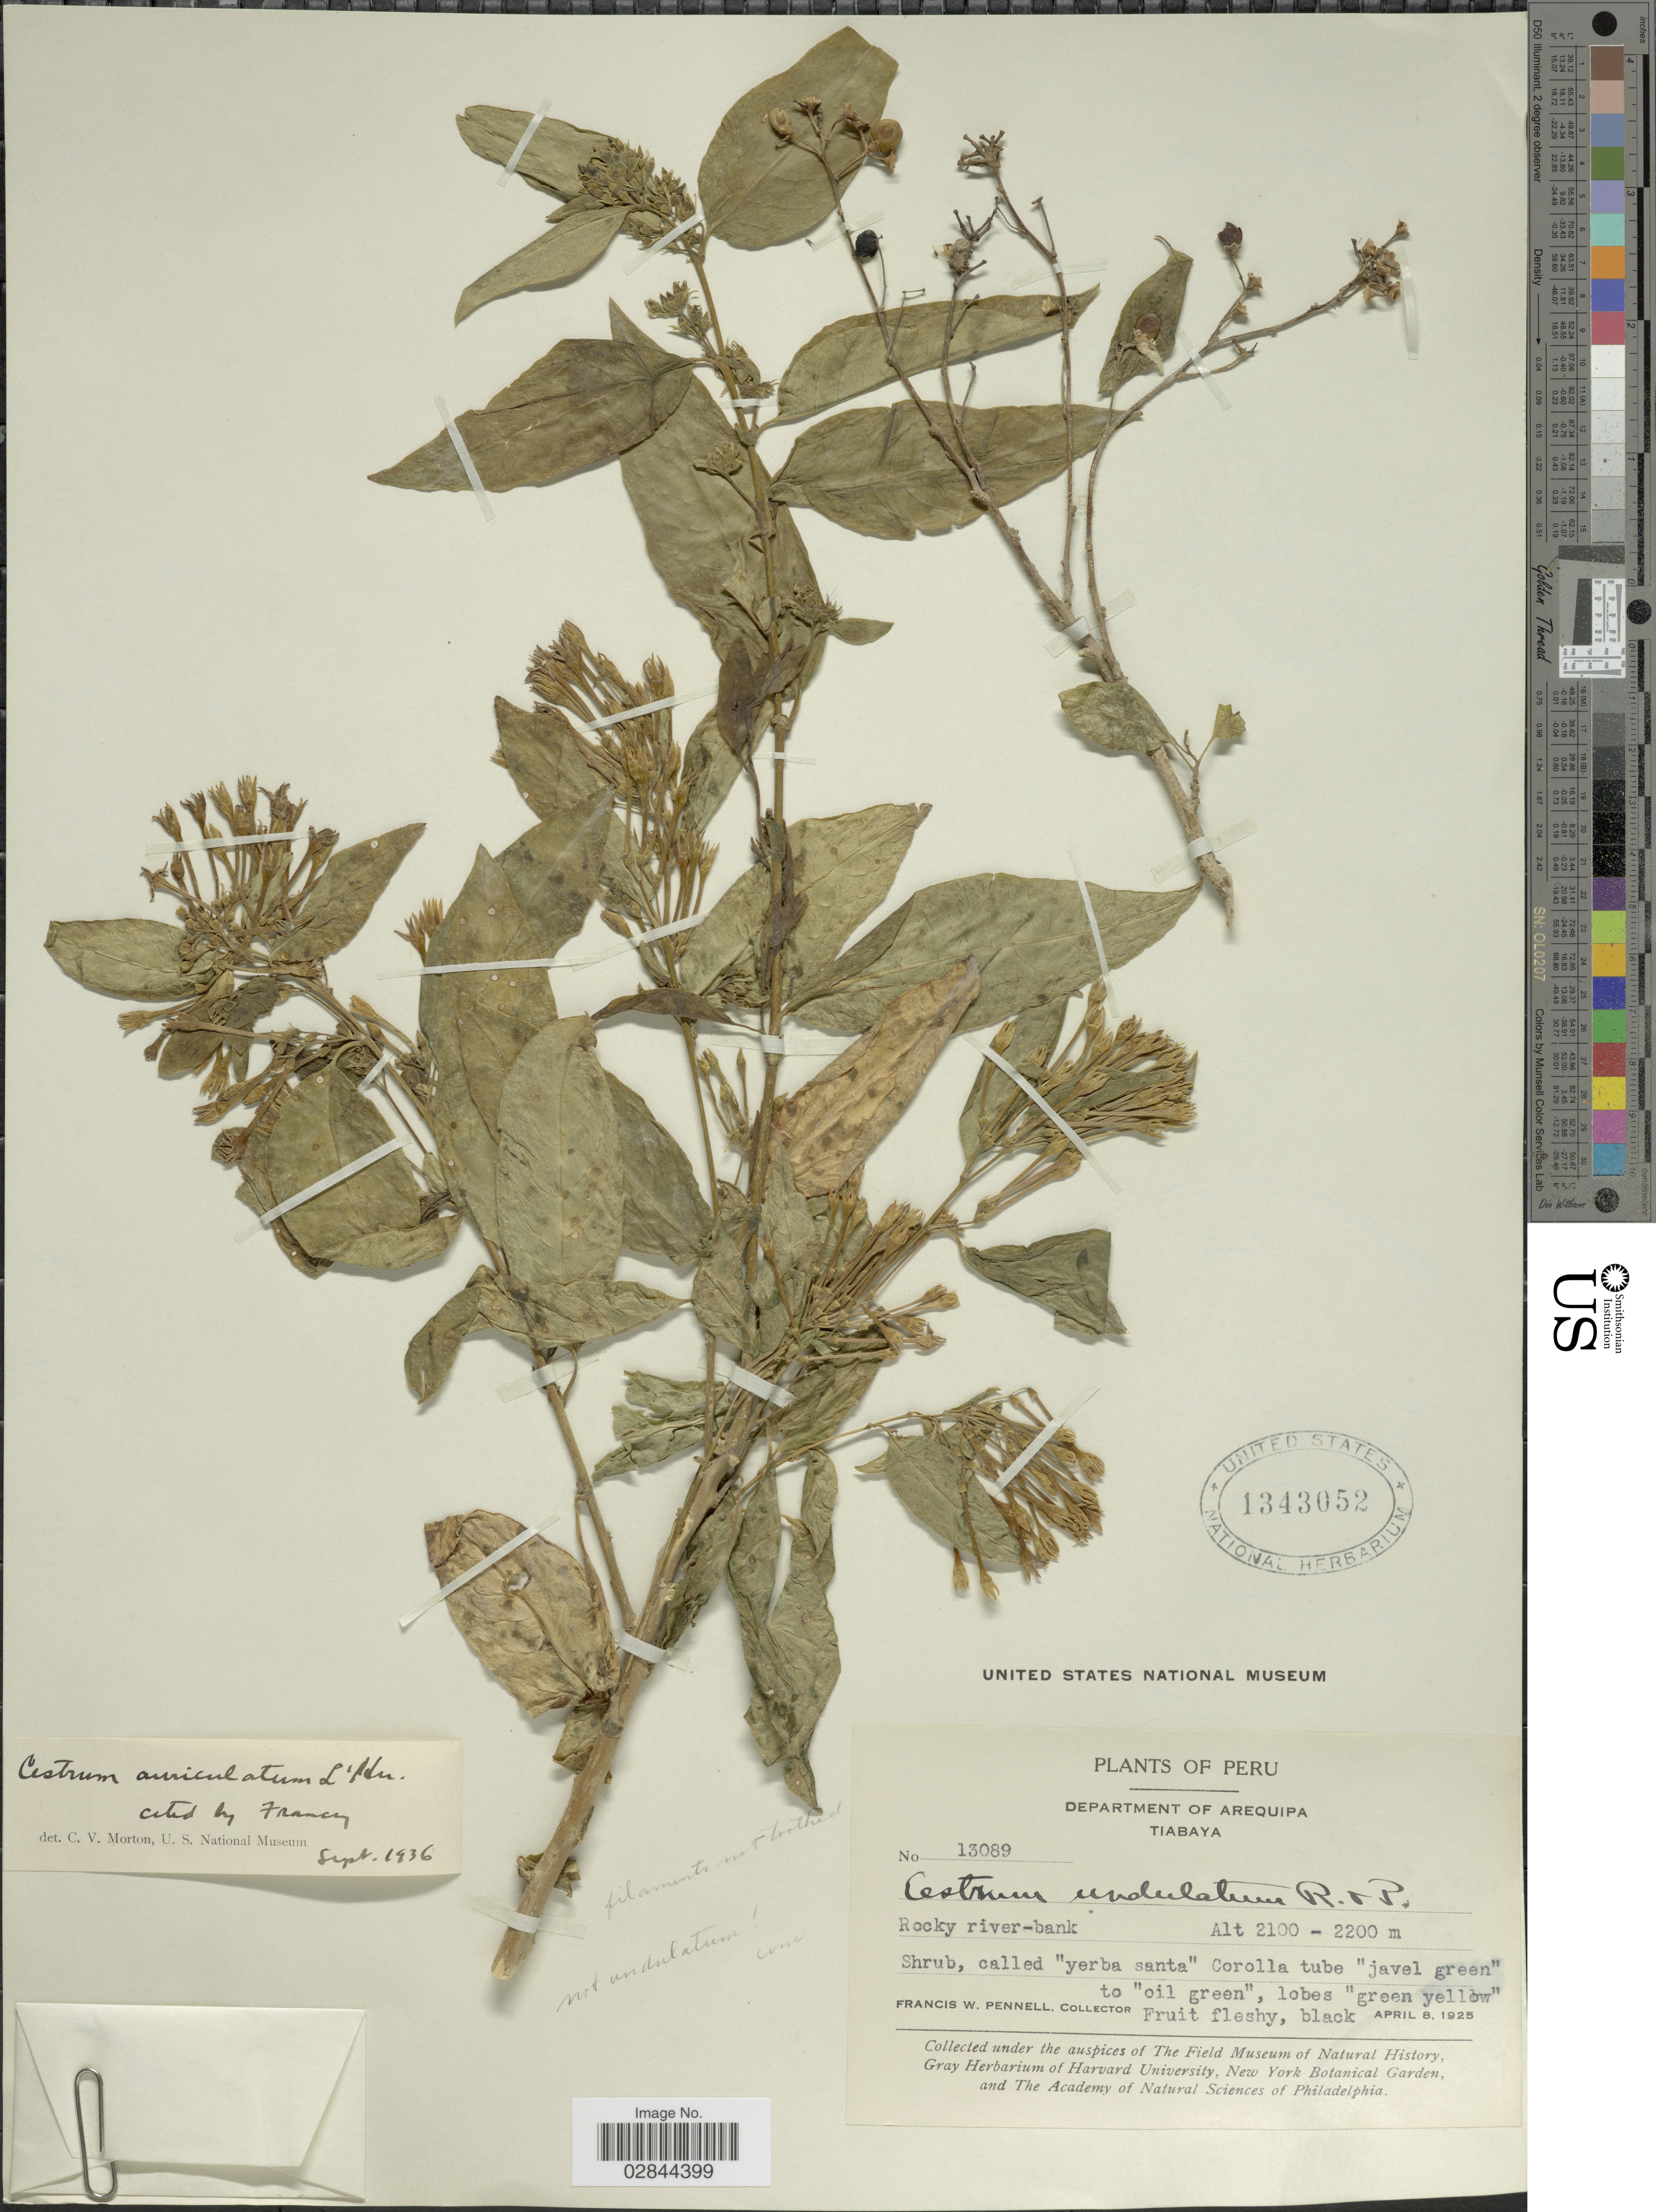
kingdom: Plantae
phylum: Tracheophyta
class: Magnoliopsida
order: Solanales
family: Solanaceae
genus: Cestrum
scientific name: Cestrum auriculatum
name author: L'Hér.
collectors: F. W. Pennell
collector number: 13089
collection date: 1925-04-08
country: Peru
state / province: Arequipa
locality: Department of Arequipa, Tiabaya.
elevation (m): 2100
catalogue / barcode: US 1343052